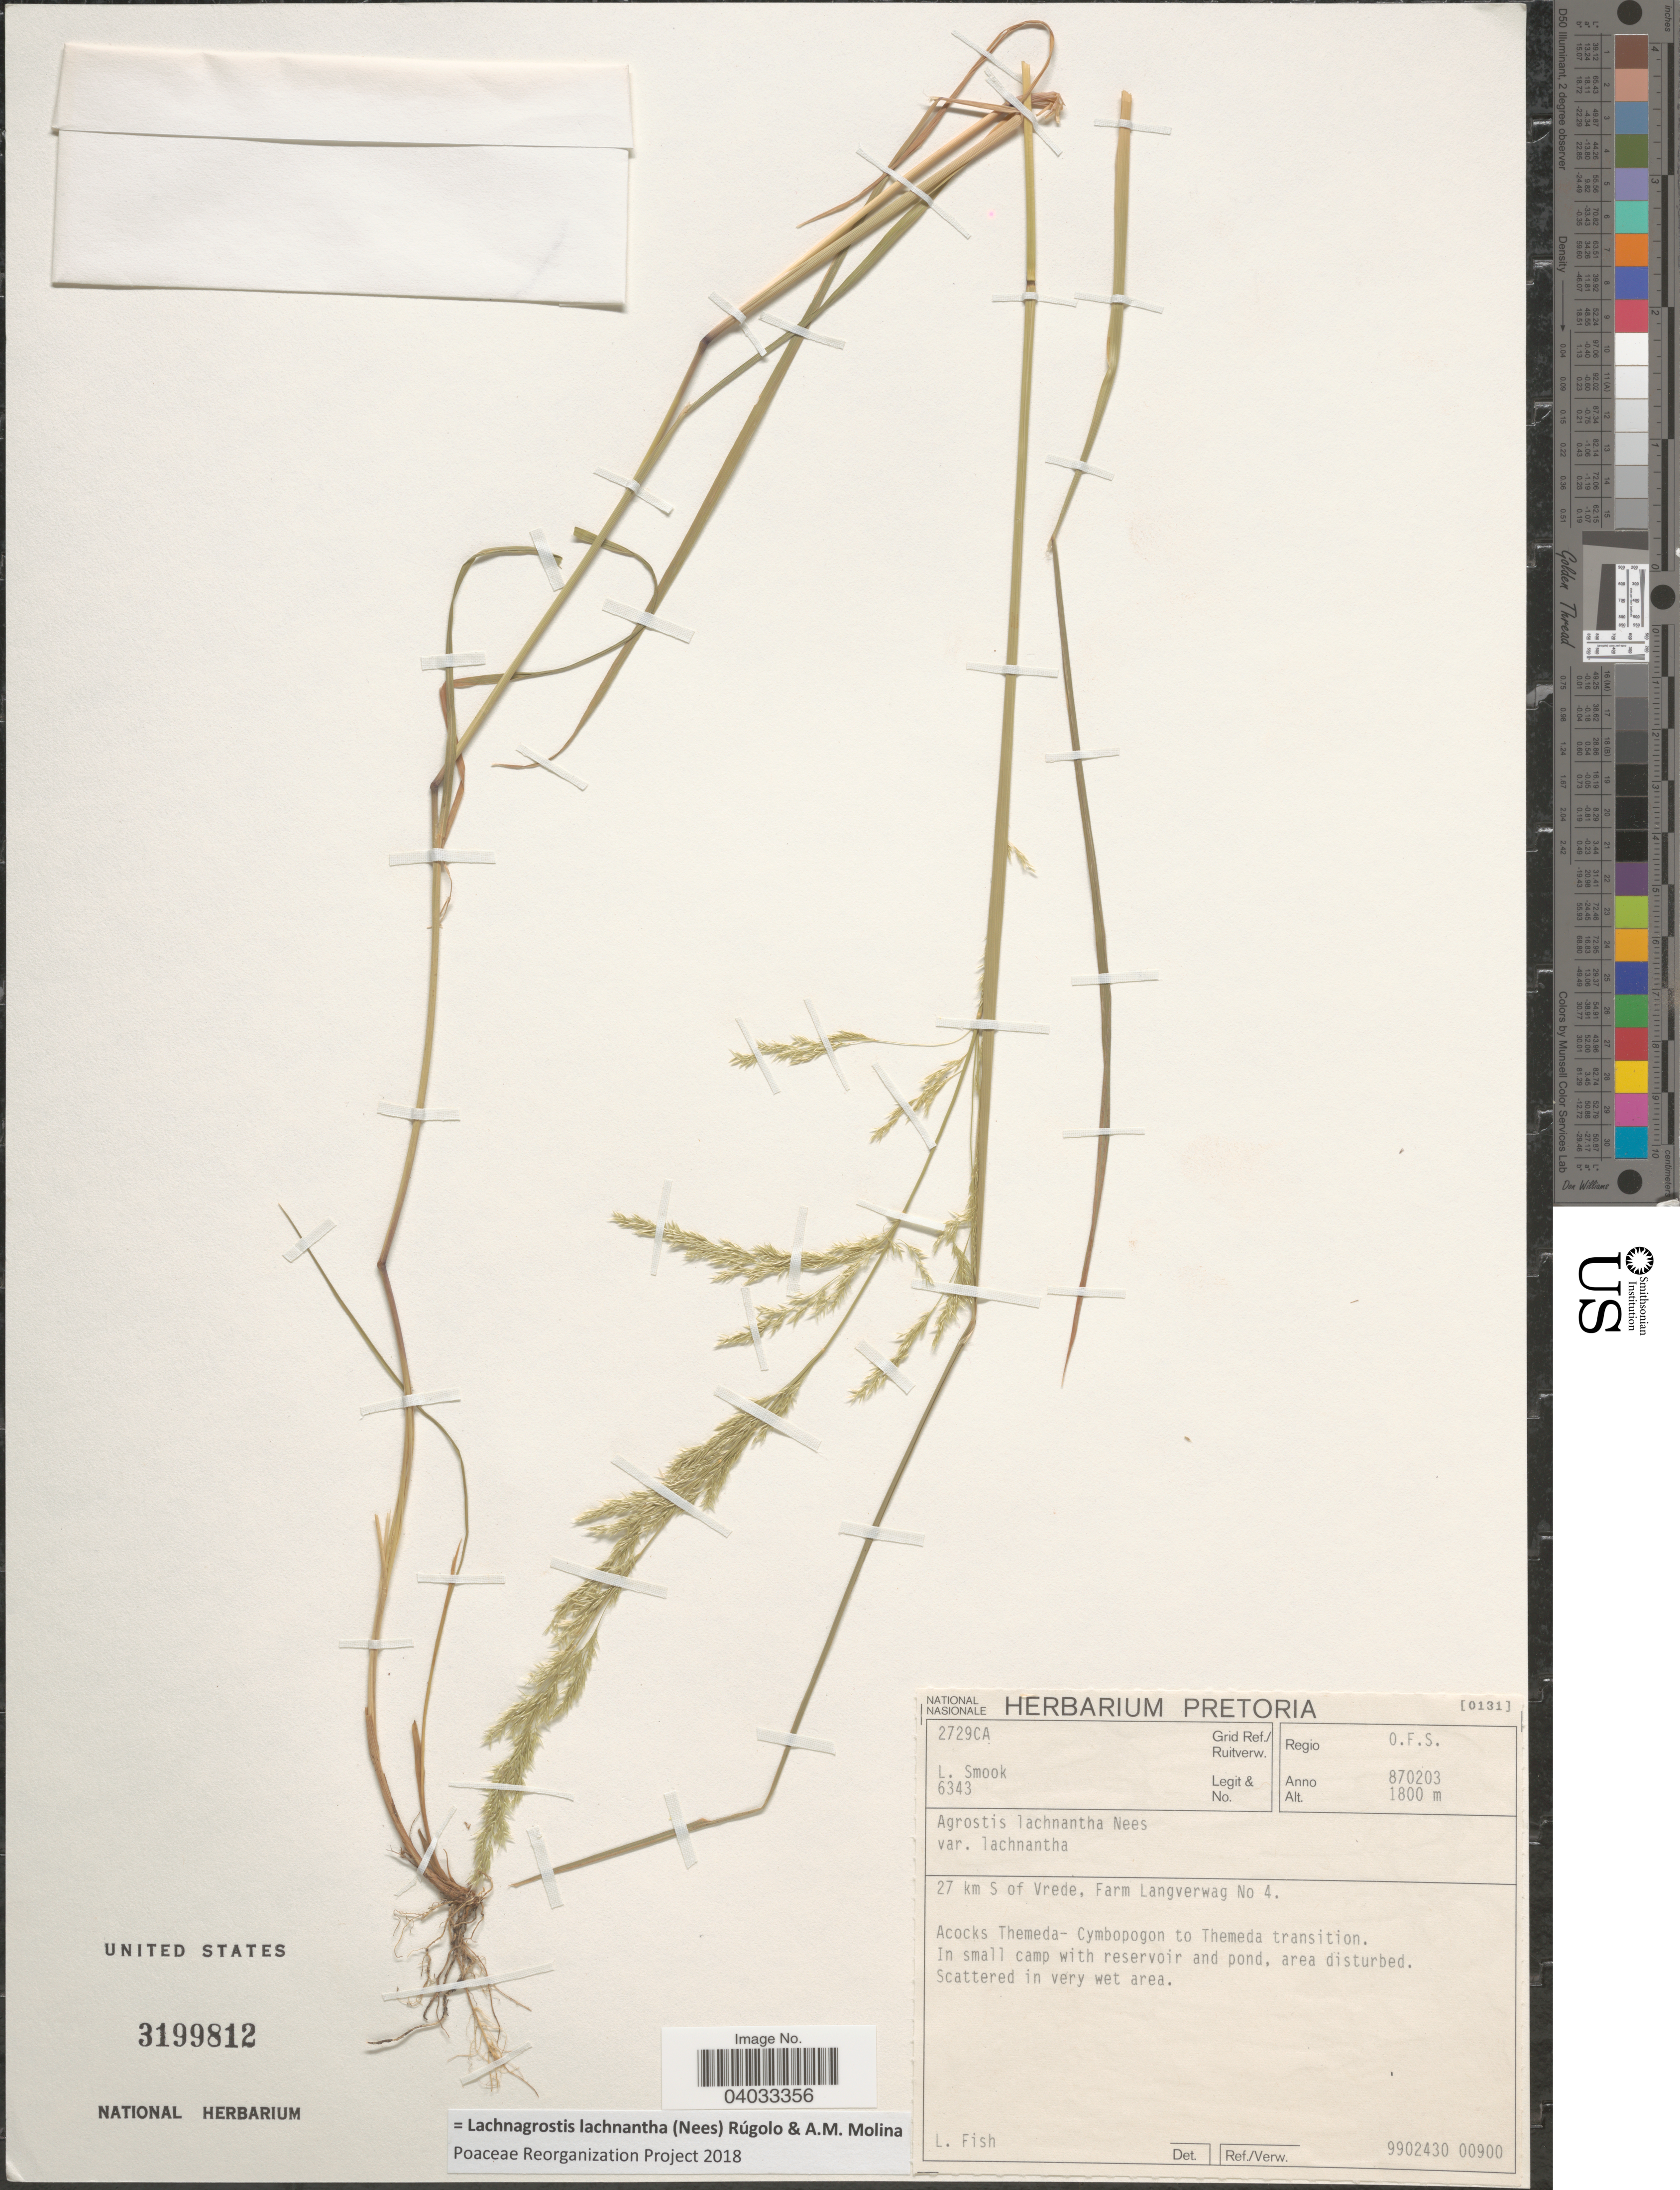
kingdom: Plantae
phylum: Tracheophyta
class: Liliopsida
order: Poales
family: Poaceae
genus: Lachnagrostis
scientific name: Lachnagrostis lachnantha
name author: (Nees) Rúgolo & A.M. Molina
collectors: L. Smook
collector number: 6343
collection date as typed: Transcribed d/m/y: 3/2/87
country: South Africa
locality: Grid Ref./ Ruitverw. 2729CA. Regio O.F.S. 27 km S of Vrede, Farm Langverwag No 4.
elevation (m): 1800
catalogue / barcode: US 3199812